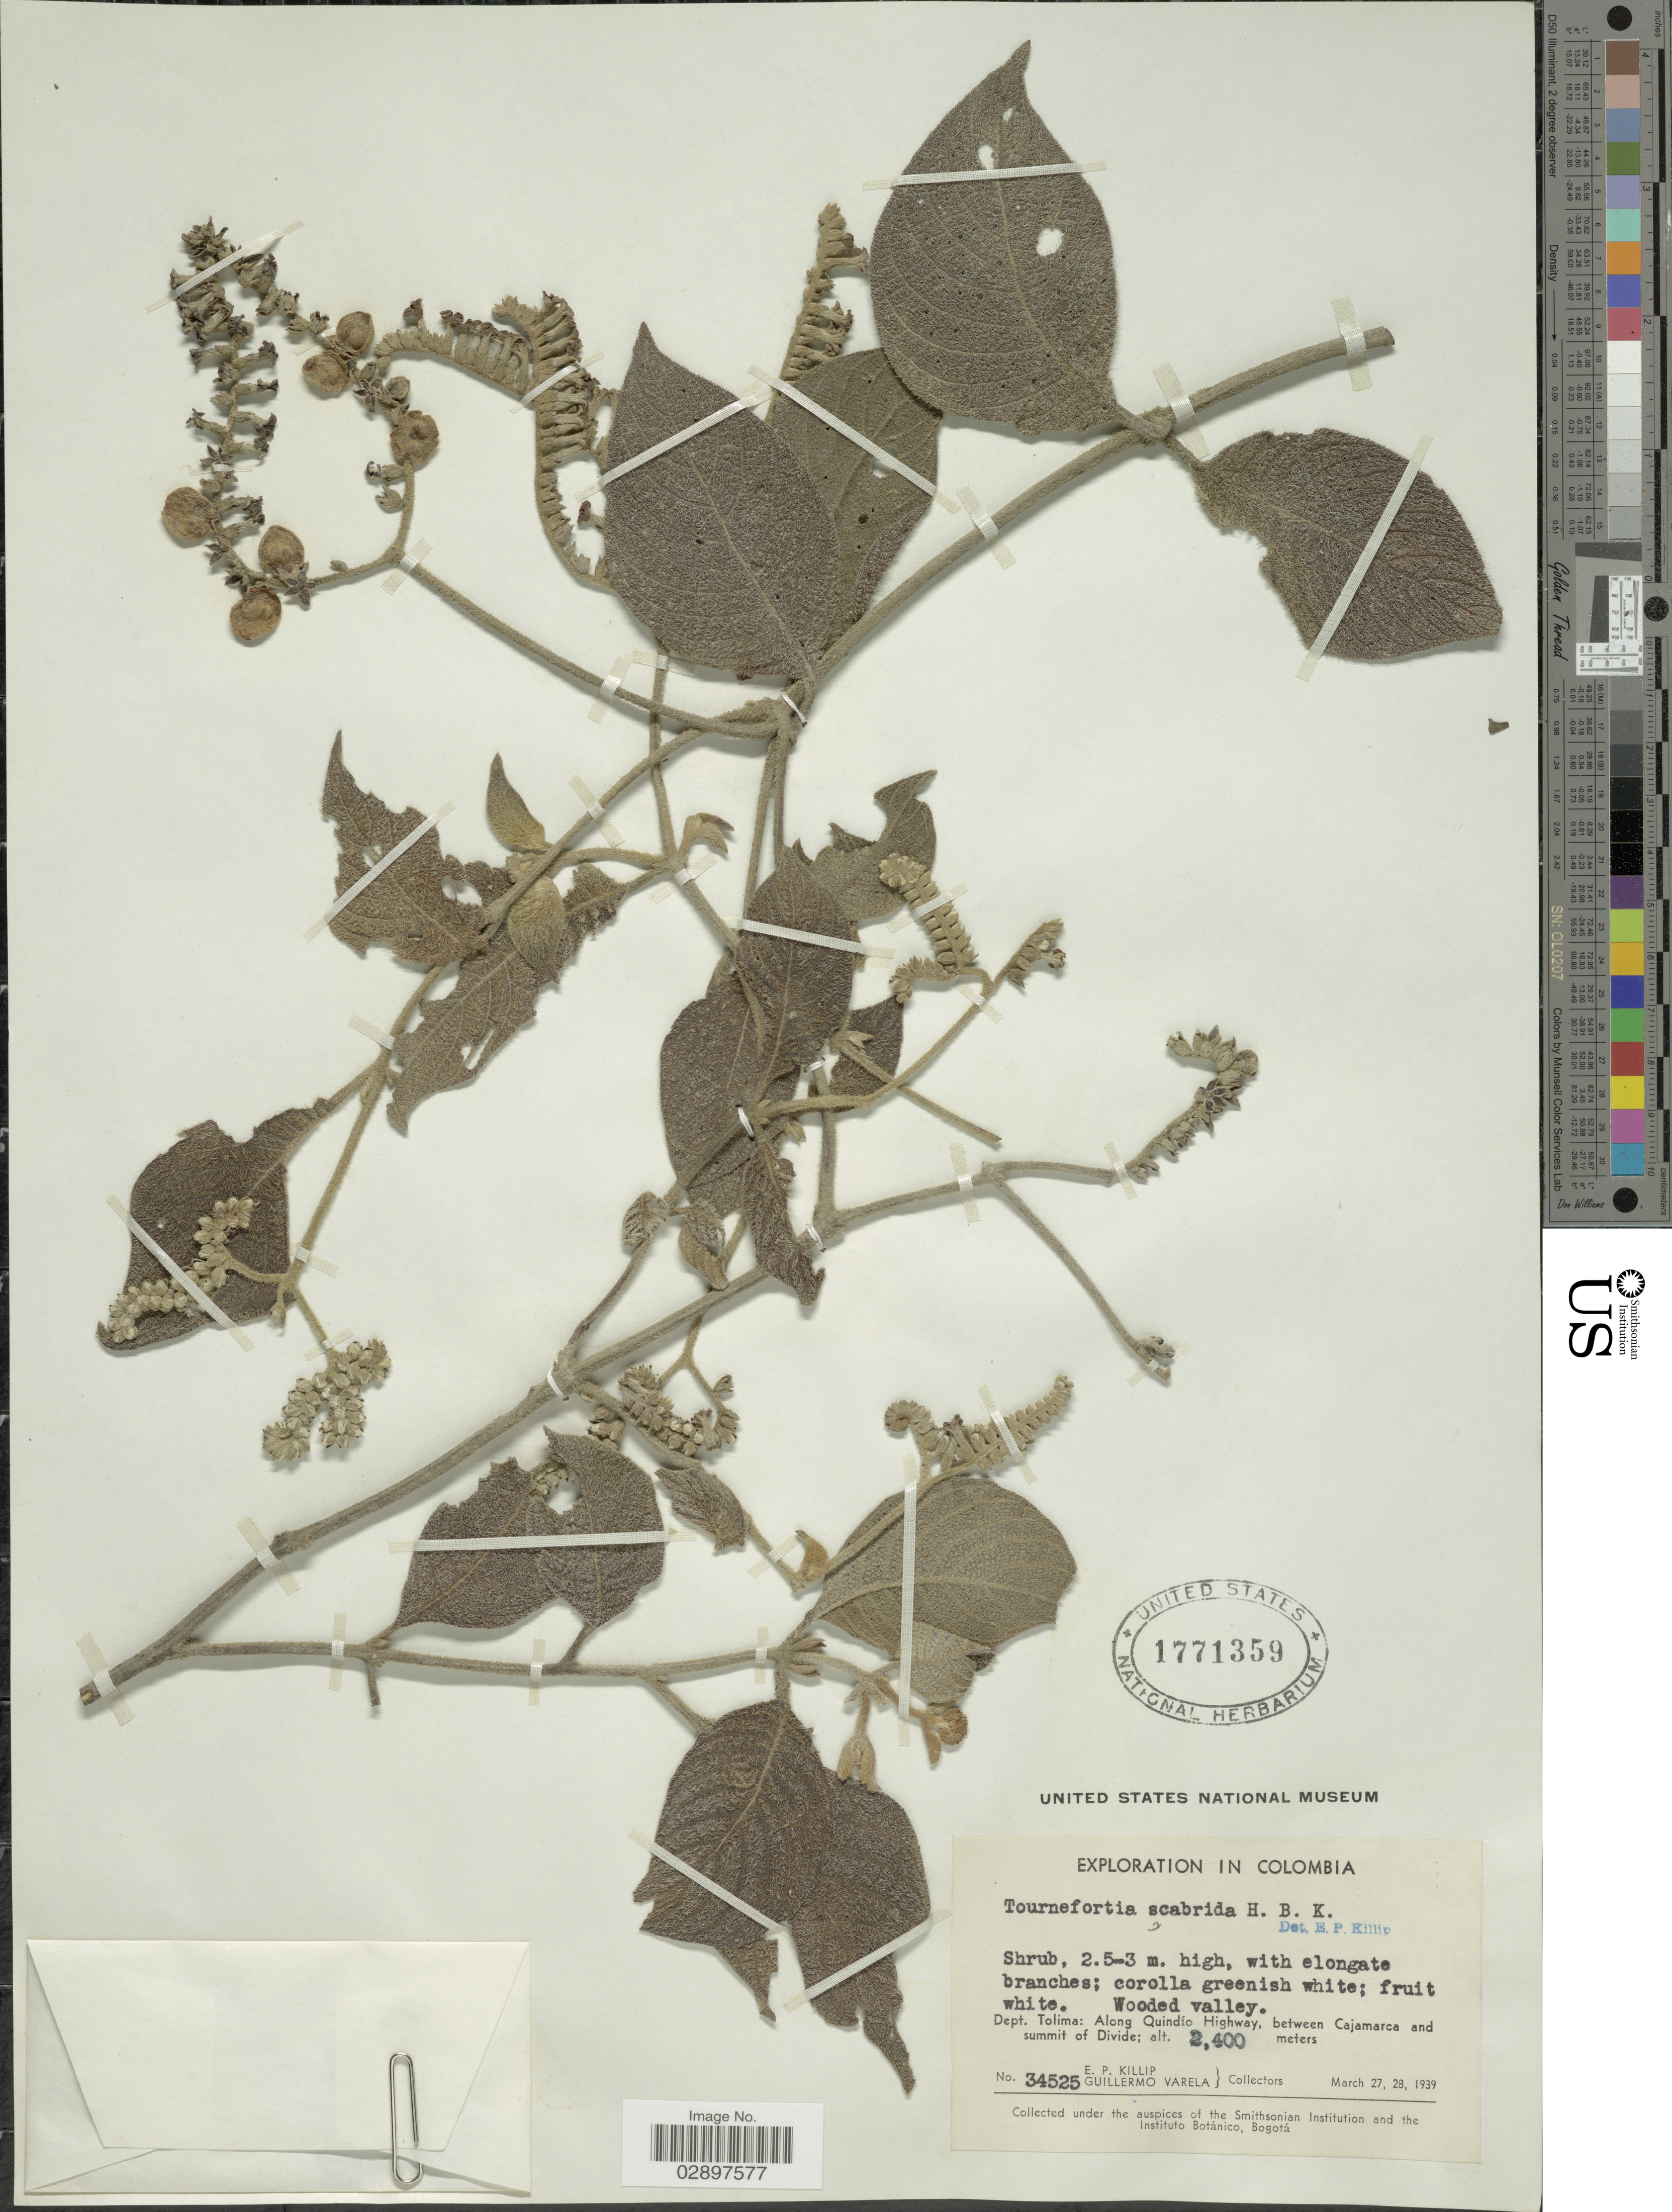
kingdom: Plantae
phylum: Tracheophyta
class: Magnoliopsida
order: Boraginales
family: Heliotropiaceae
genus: Tournefortia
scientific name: Tournefortia scabrida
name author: Kunth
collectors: E. P. Killip & G. Varela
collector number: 34525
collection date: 1939-03-27/1939-03-28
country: Colombia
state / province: Tolima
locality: Dept. Tolima: Along Quindío Highway, between Cajamarca and summit of Divide.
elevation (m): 2400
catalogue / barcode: US 1771359